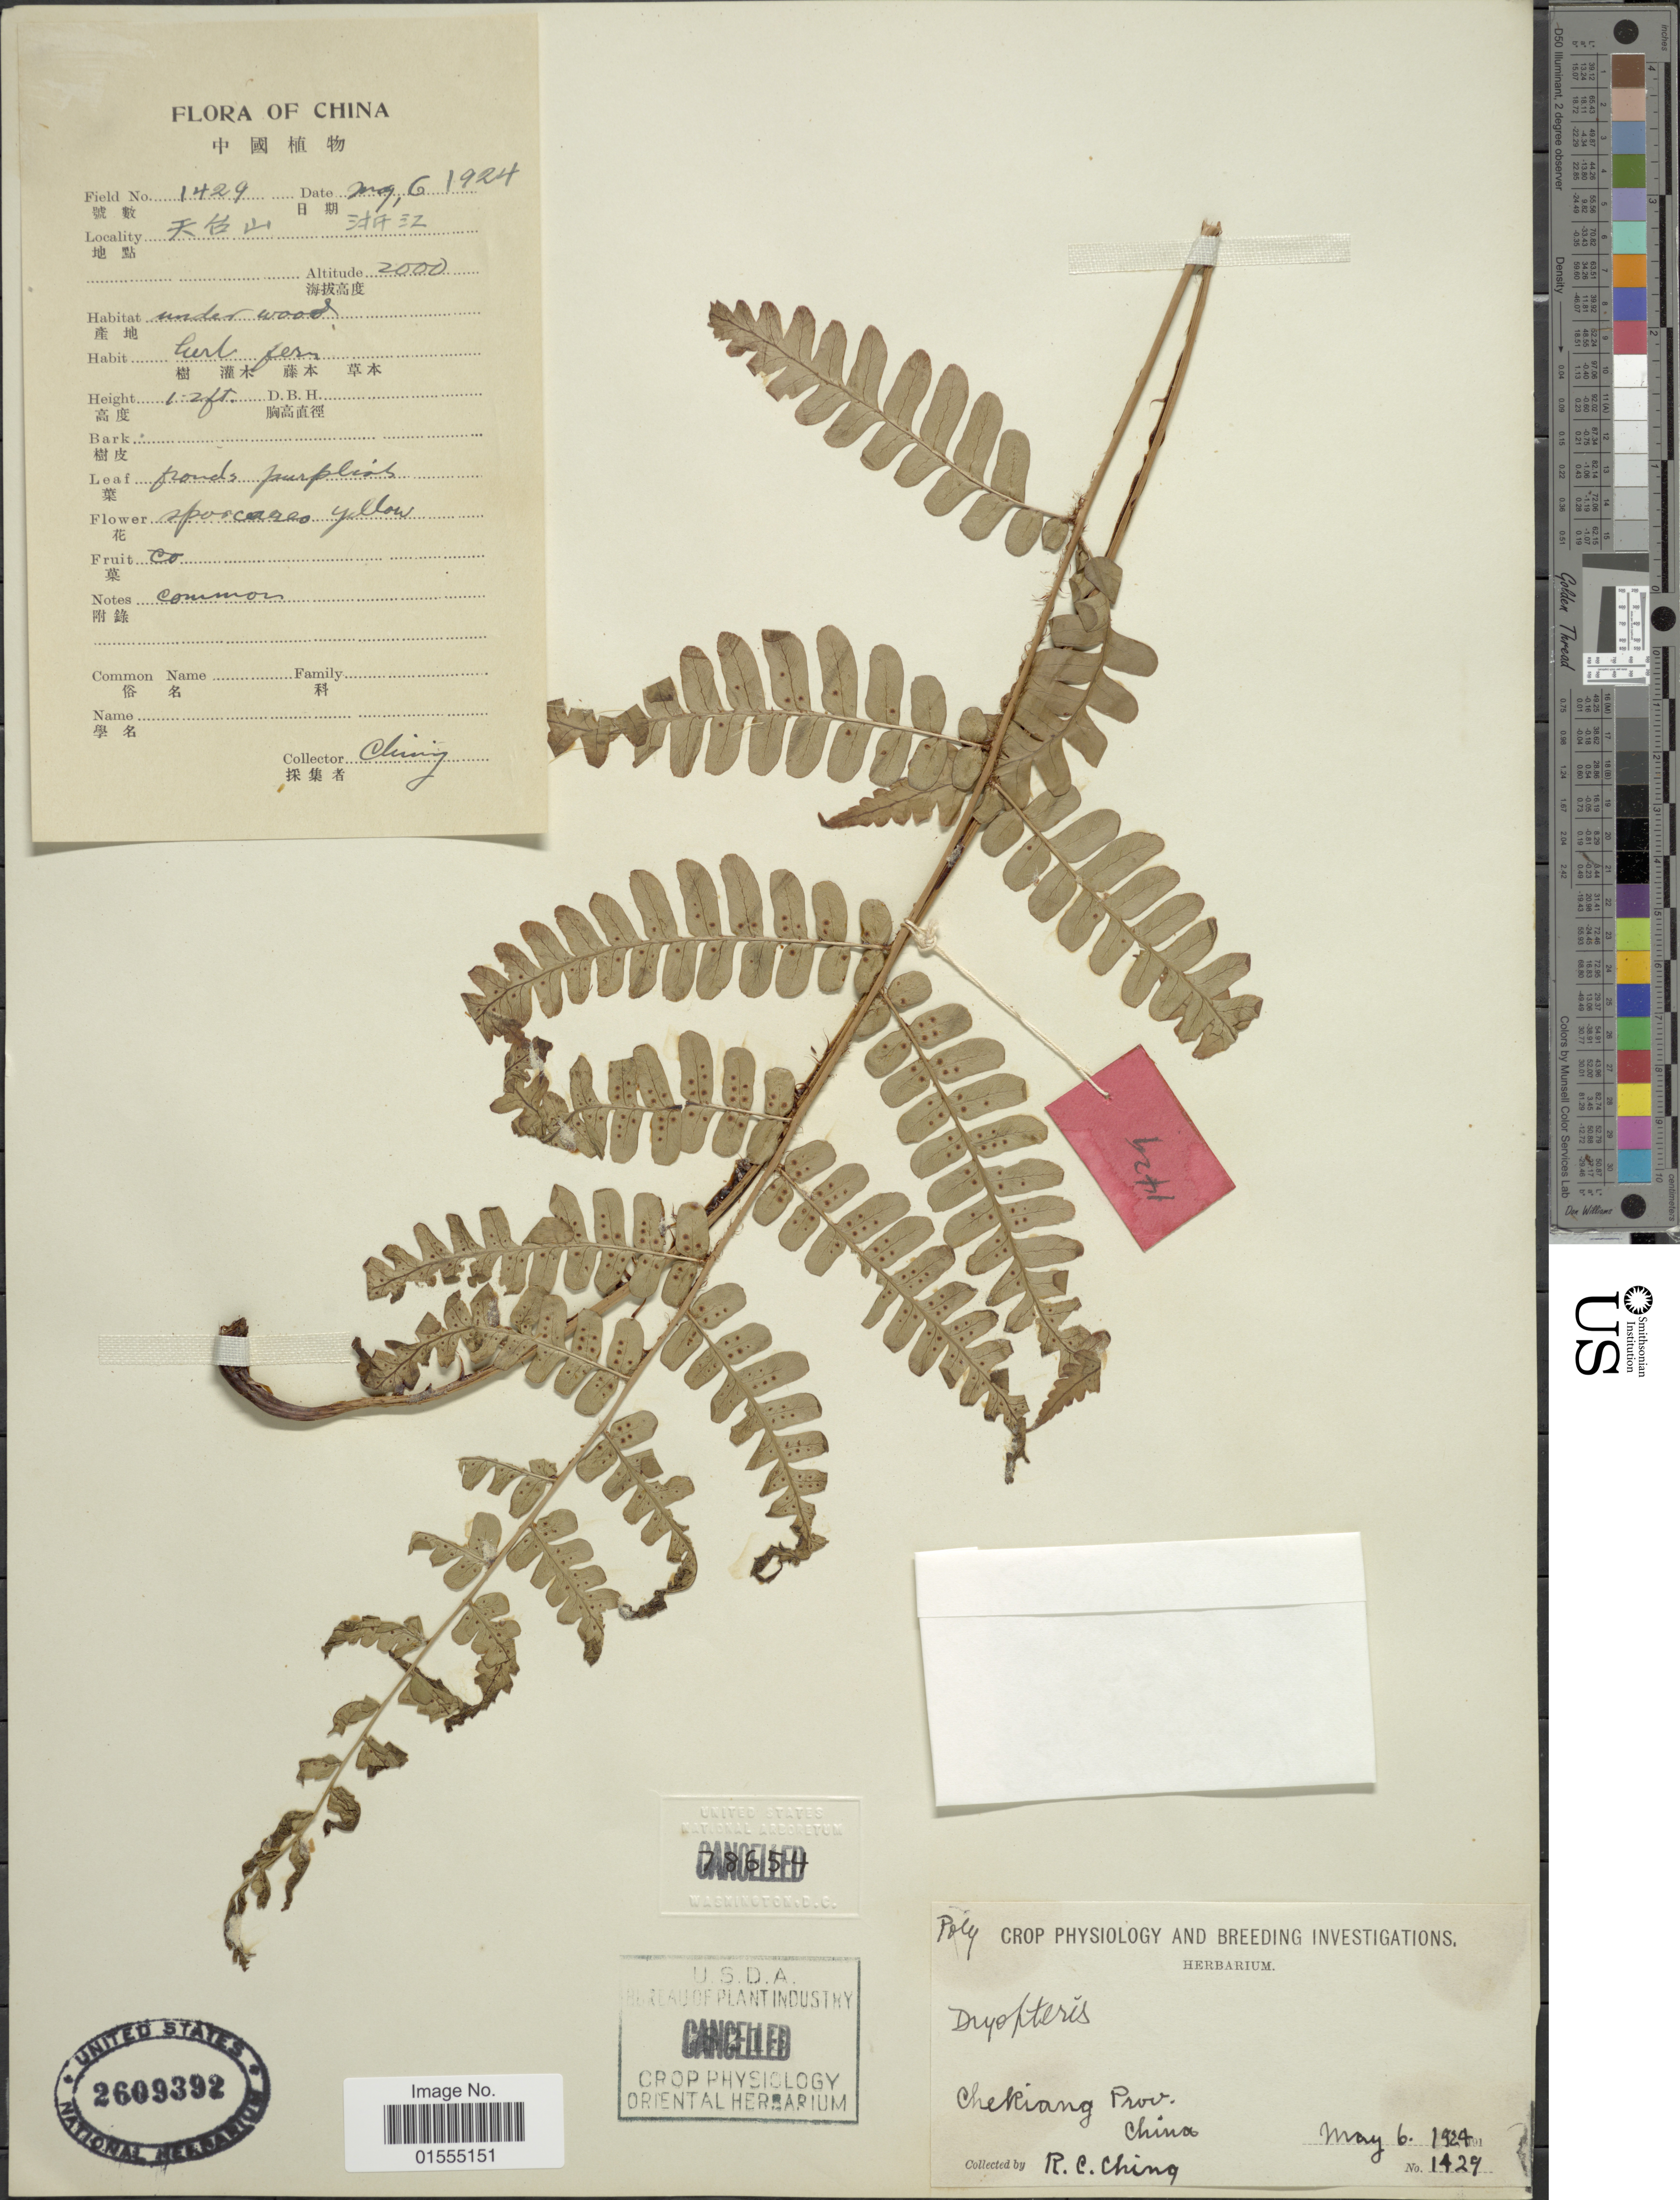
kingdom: Plantae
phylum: Tracheophyta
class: Polypodiopsida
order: Polypodiales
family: Dryopteridaceae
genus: Dryopteris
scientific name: Dryopteris varia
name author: (L.) Kuntze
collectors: R. C. Ching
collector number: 1429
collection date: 1924-05-06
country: China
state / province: Zhejiang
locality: Chekiang Prov.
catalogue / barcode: US 2609392